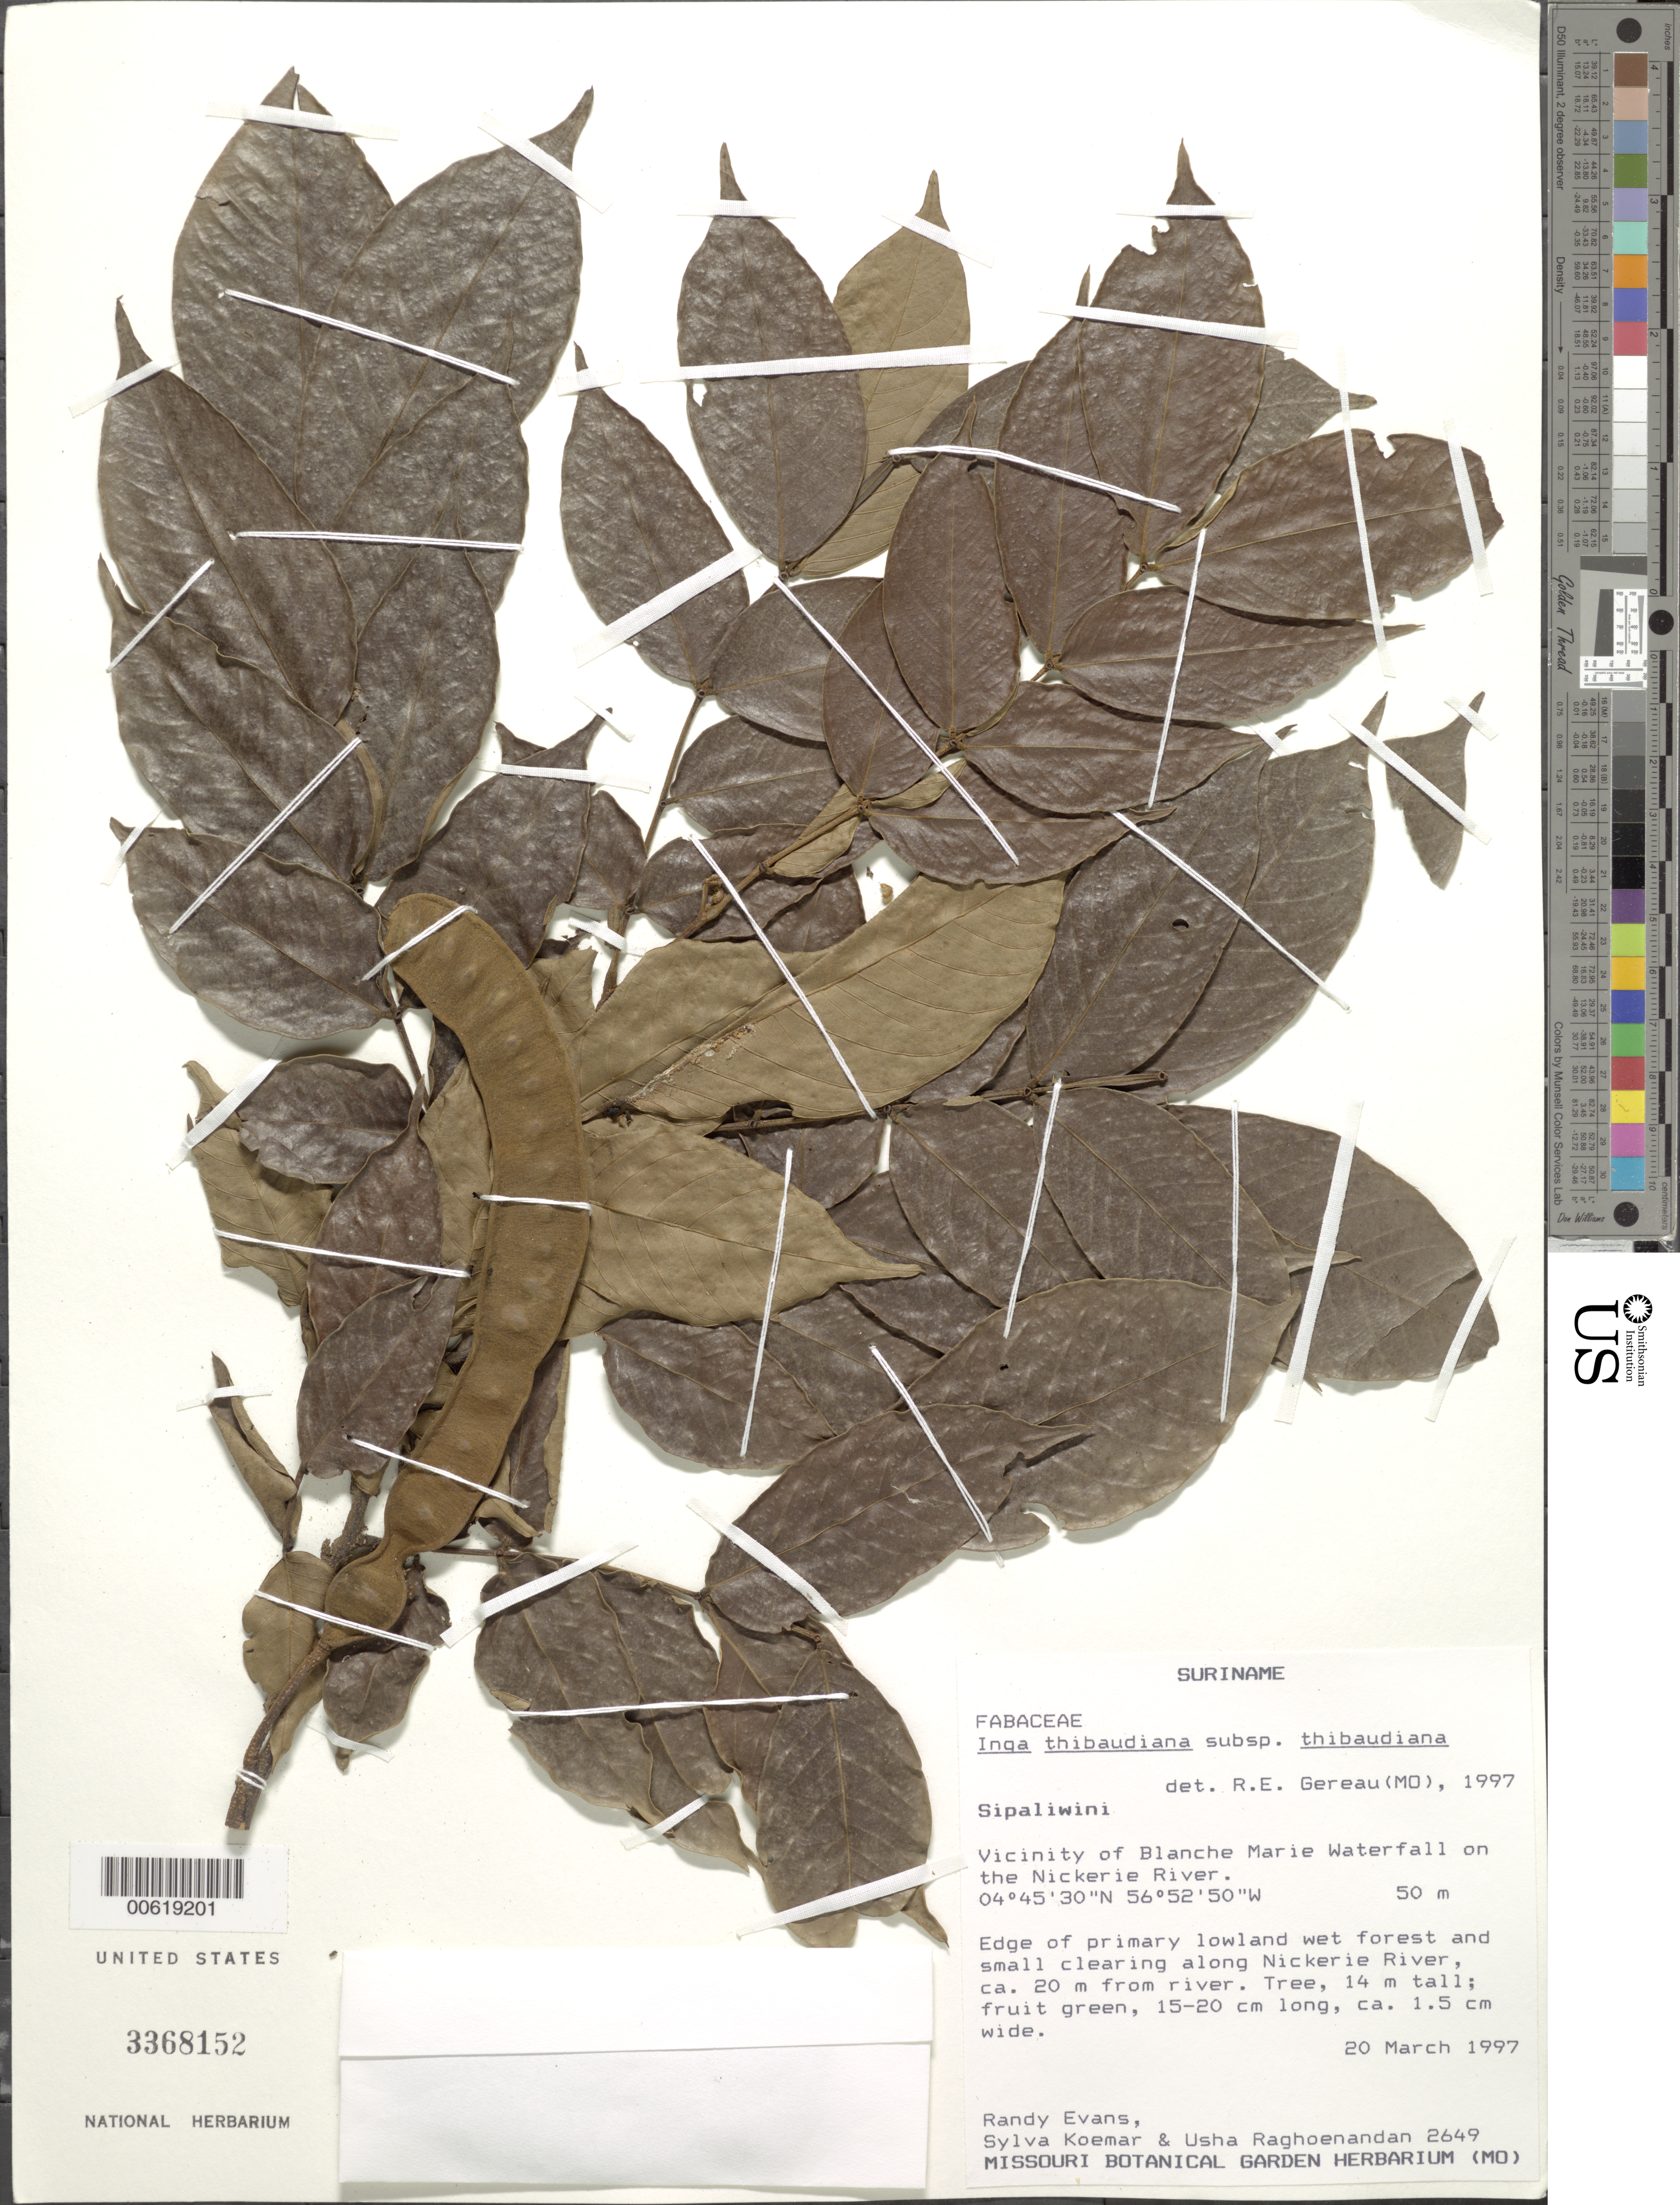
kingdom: Plantae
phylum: Tracheophyta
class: Magnoliopsida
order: Fabales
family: Fabaceae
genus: Inga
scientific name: Inga thibaudiana subsp. thibaudiana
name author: DC.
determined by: Gereau, R. E.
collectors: R. Evans, S. Koemar & U. Raghoenandan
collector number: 2649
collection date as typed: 20-Mar-97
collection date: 1997-03-20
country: Suriname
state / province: Sipaliwini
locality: Blanche Marie Waterfall, vic., on Nickerie R.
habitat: Primary lowland wet forest and small clearing along river, ca 20m from river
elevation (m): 50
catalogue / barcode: US 3368152